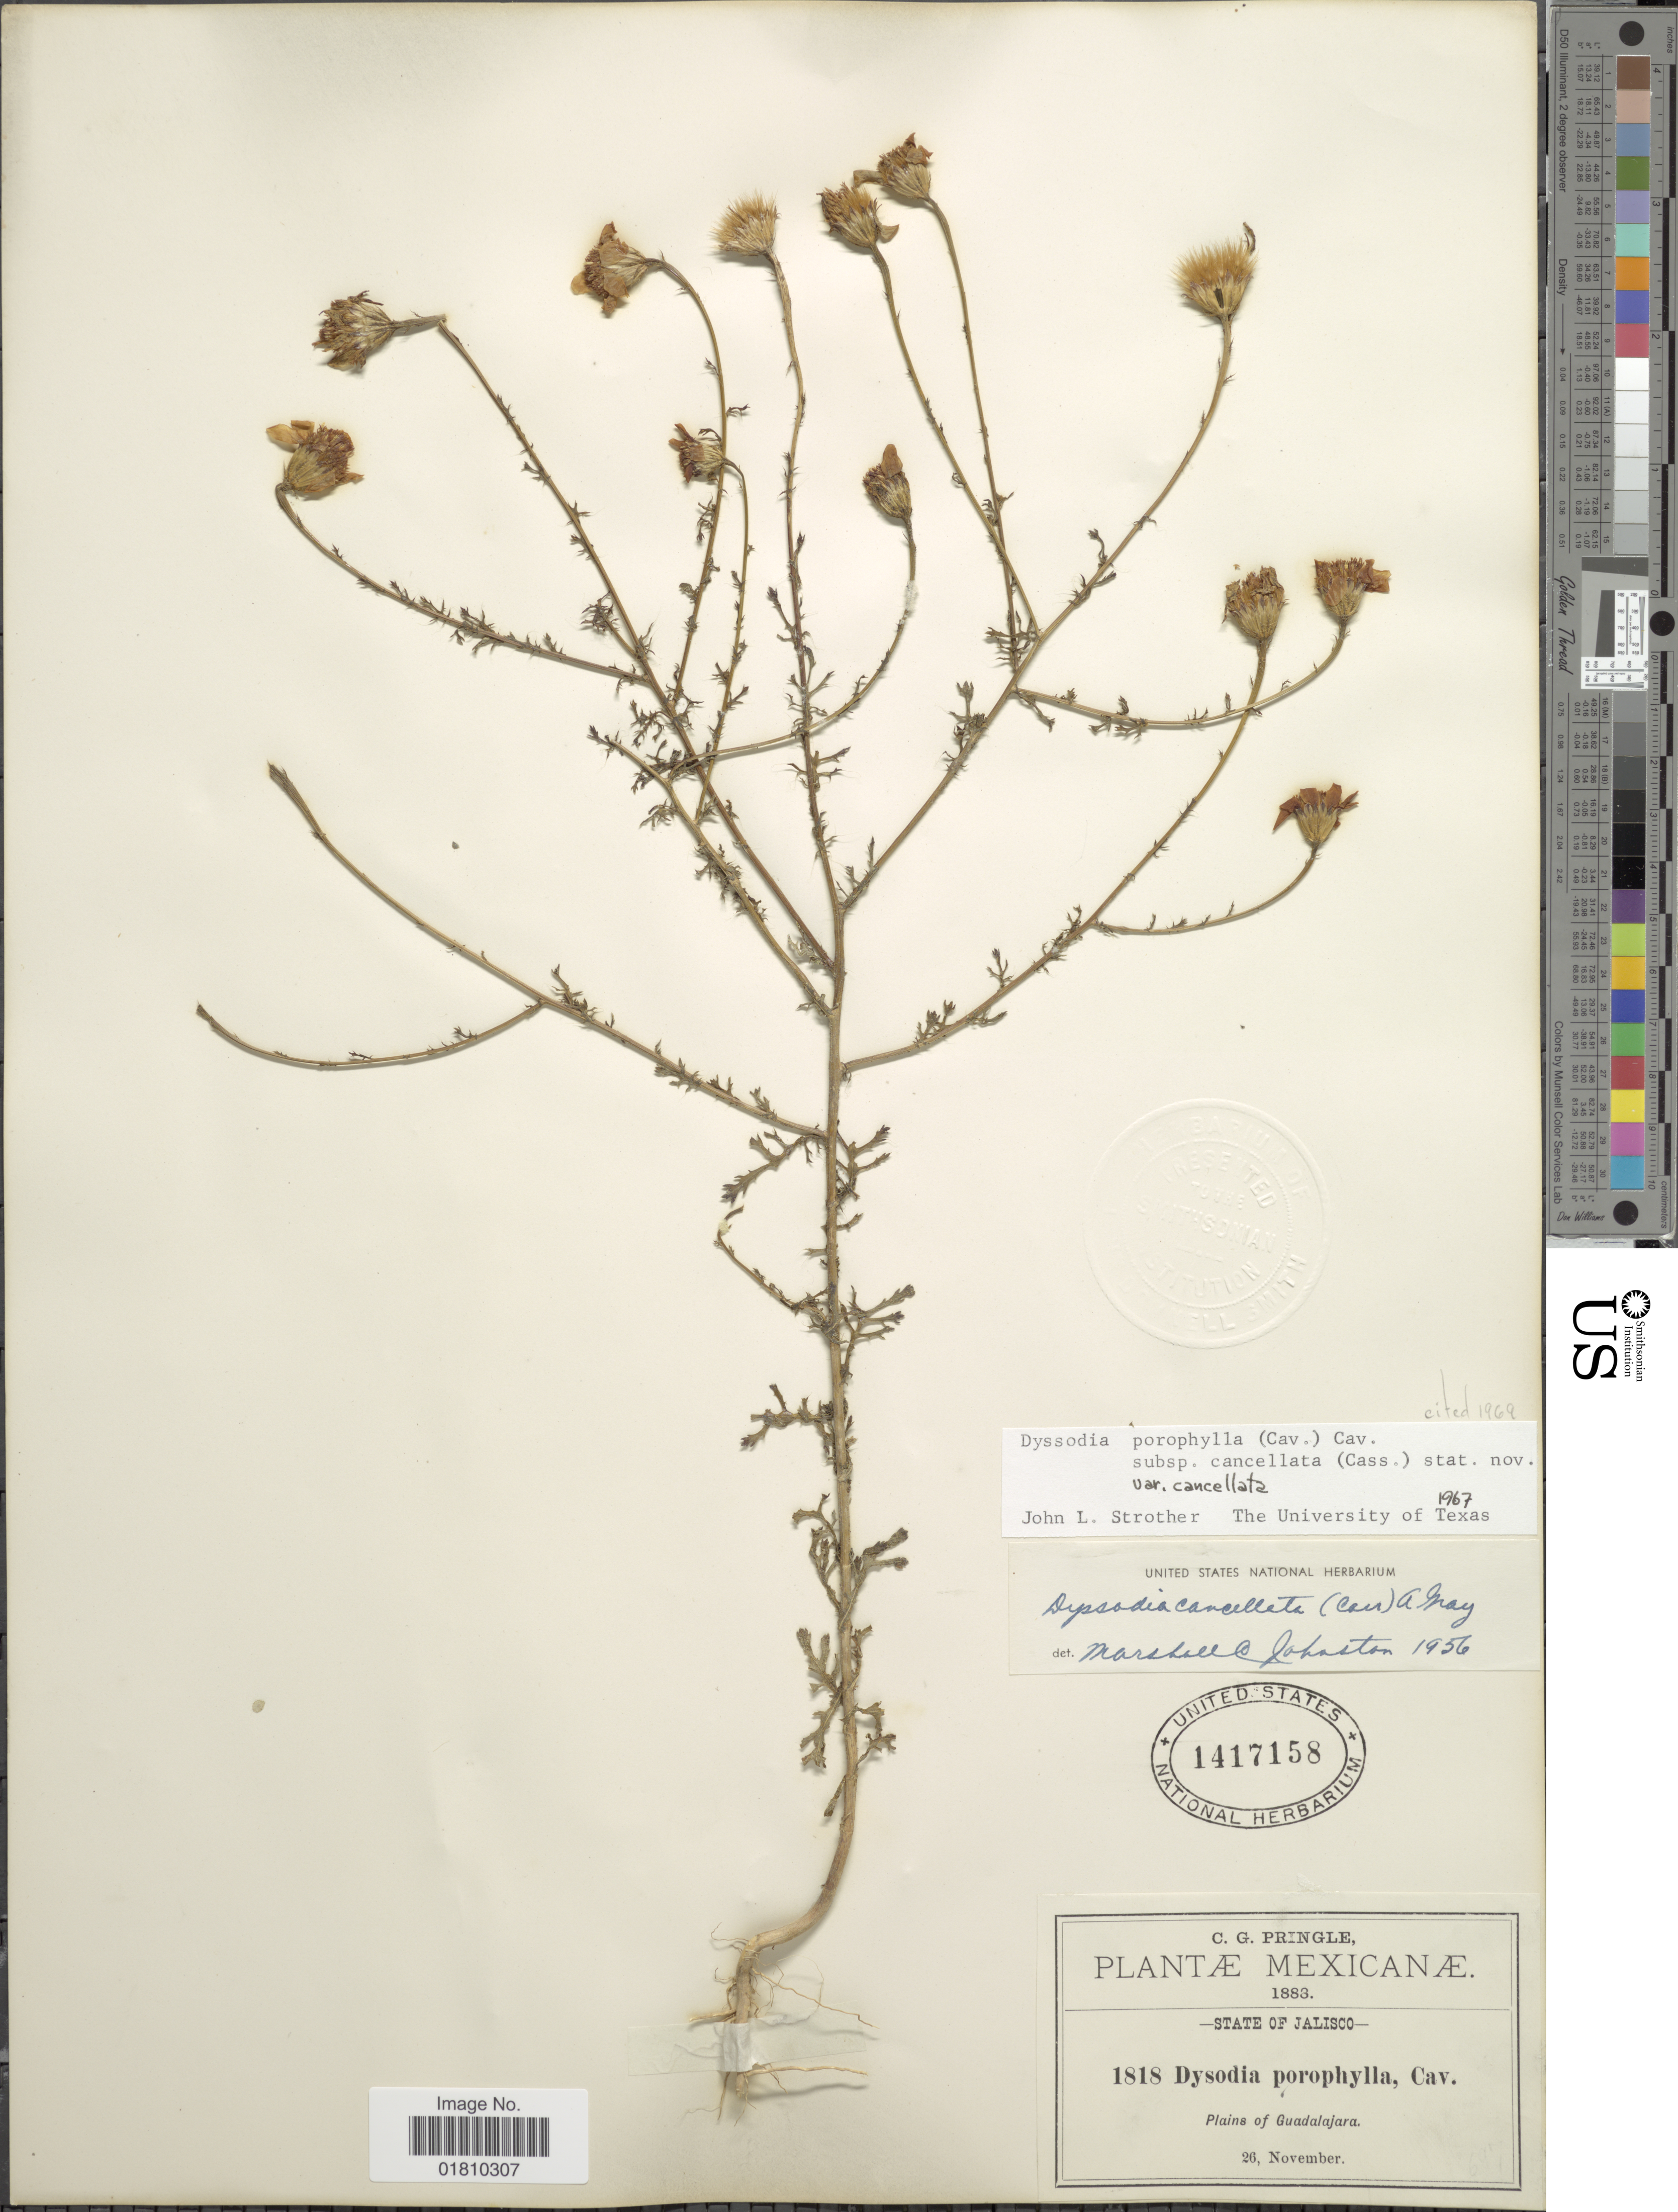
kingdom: Plantae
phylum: Tracheophyta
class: Magnoliopsida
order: Asterales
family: Asteraceae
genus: Adenophyllum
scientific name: Adenophyllum porophyllum var. cancellatum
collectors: C. G. Pringle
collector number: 1818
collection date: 1883-11-26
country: Mexico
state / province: Jalisco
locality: Plains of Guadalajara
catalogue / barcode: US 1417158